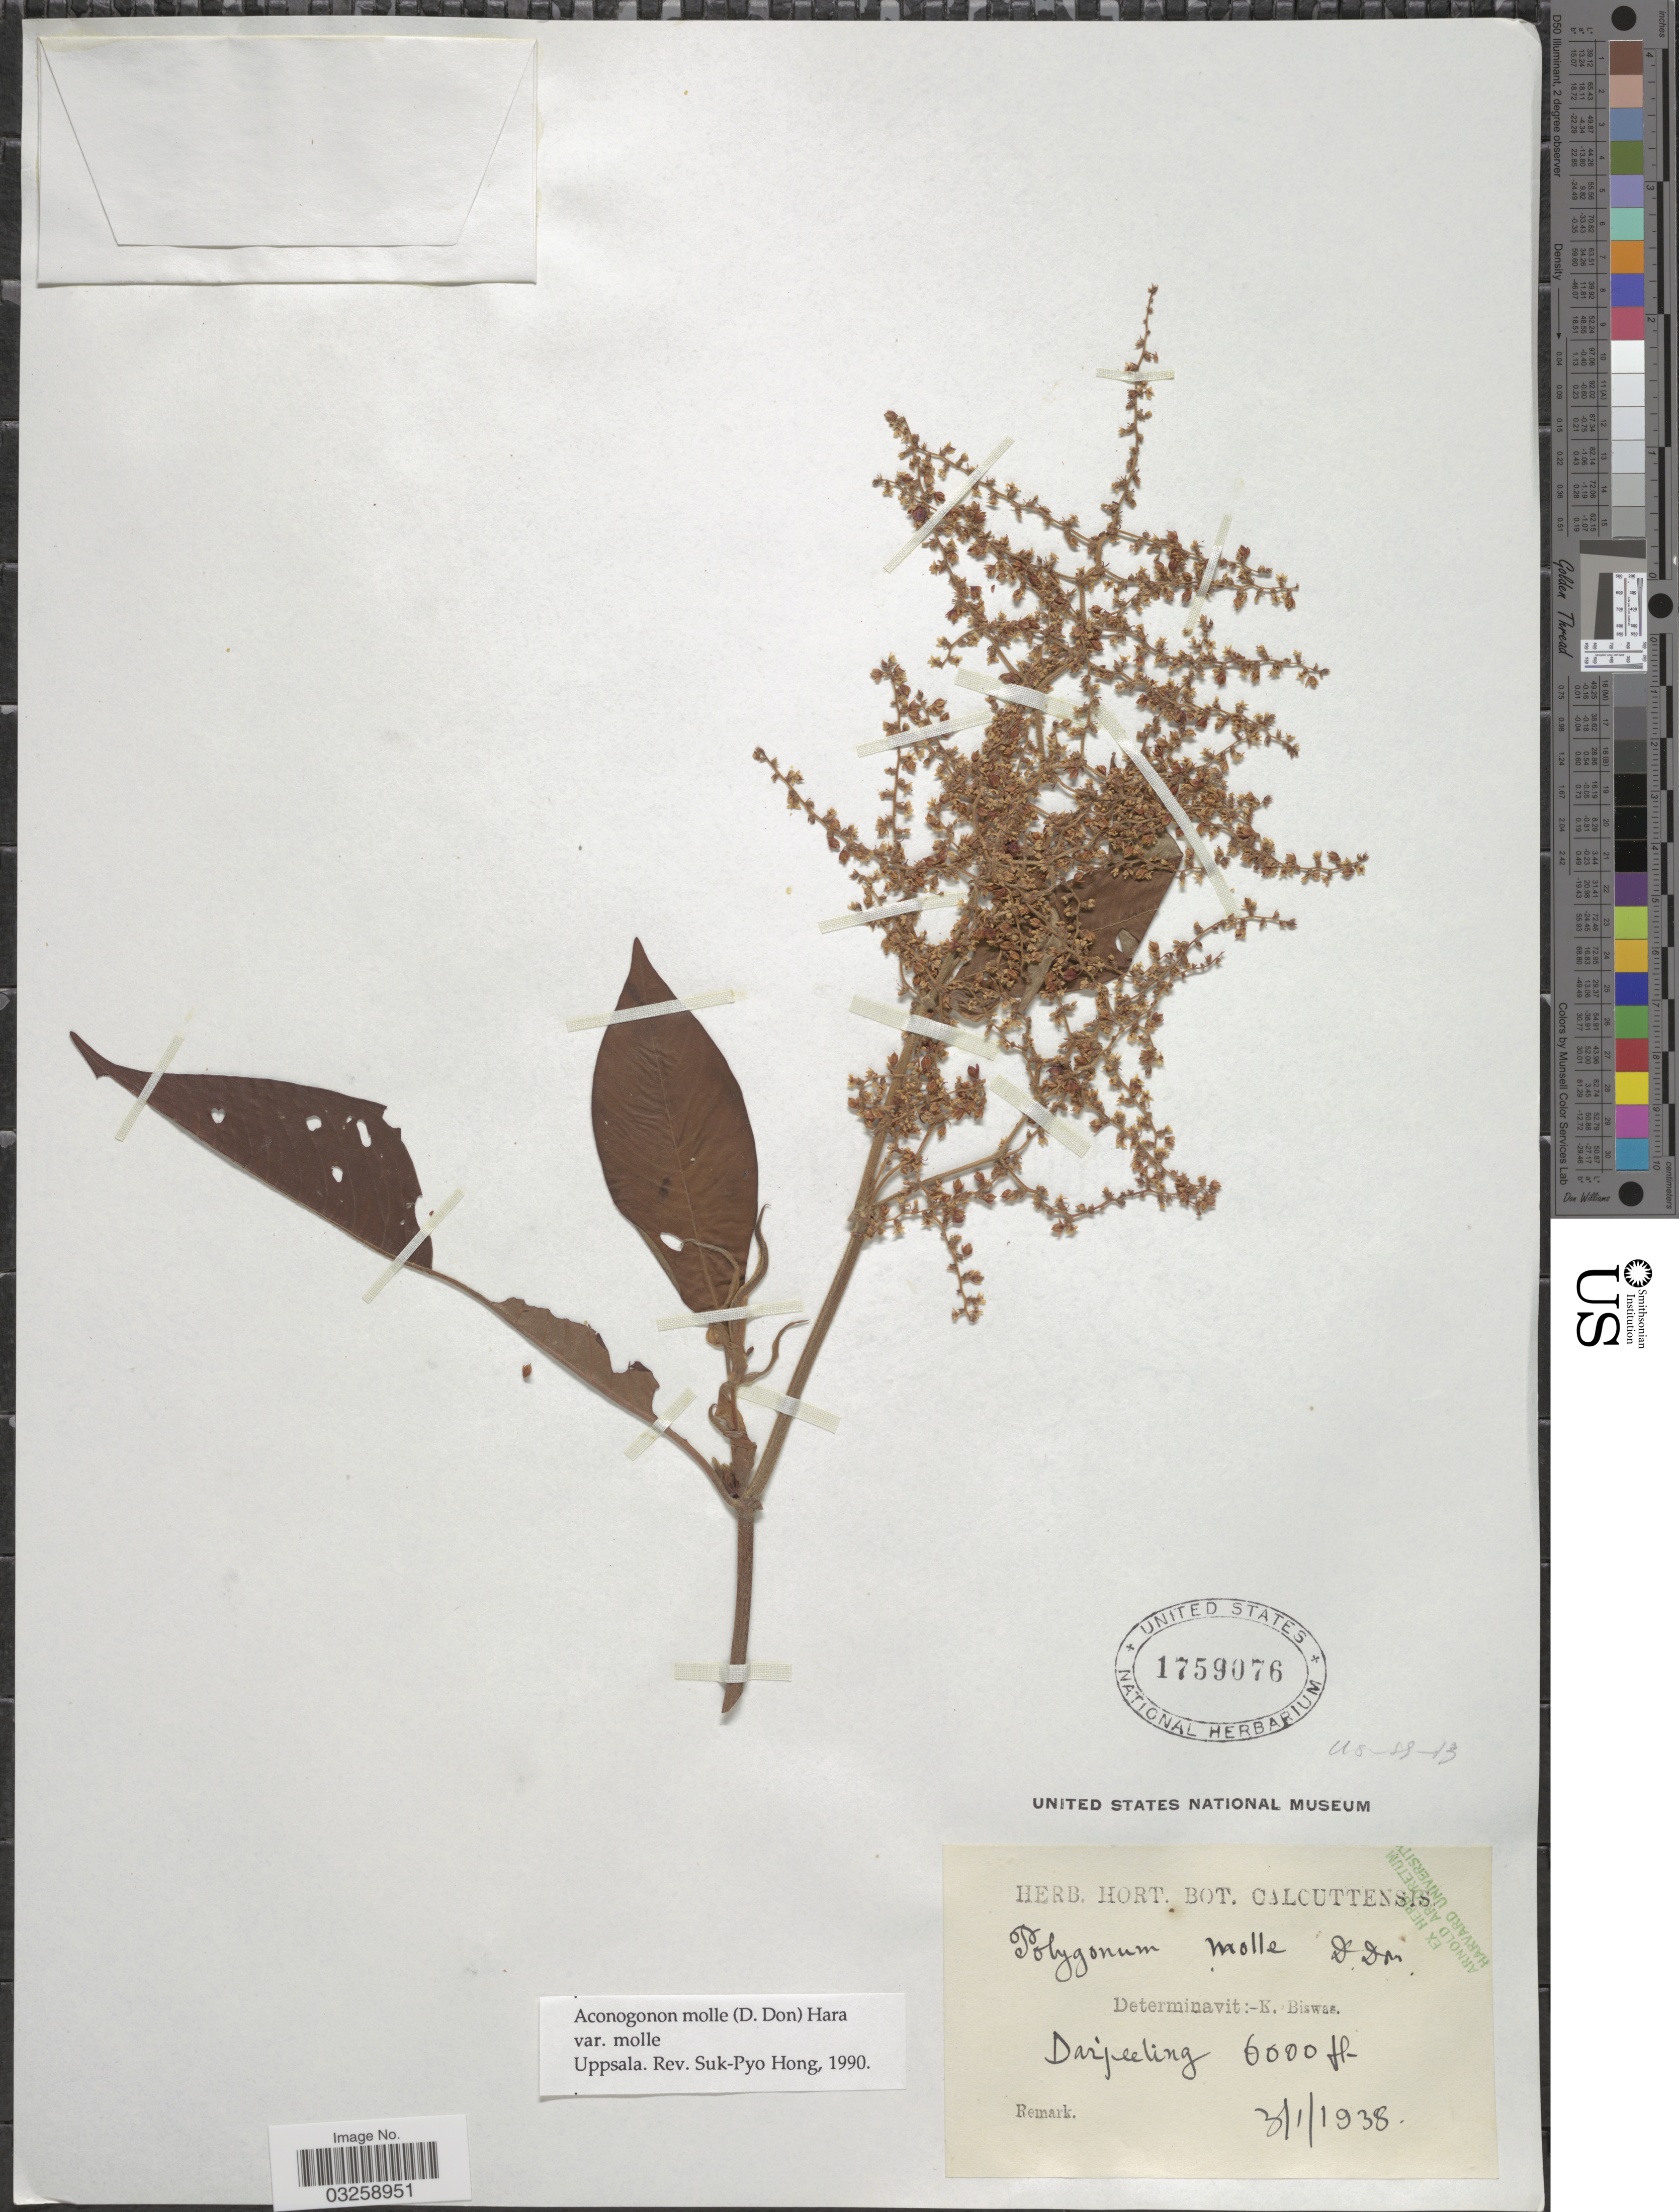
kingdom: Plantae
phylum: Tracheophyta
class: Magnoliopsida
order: Caryophyllales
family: Polygonaceae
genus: Koenigia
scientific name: Koenigia mollis var. mollis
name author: (D. Don) T.M. Schust. & Reveal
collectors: ex herb. horti Calcuttensis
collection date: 1938-01-03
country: India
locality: Darjeeling.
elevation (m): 1829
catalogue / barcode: US 1759076